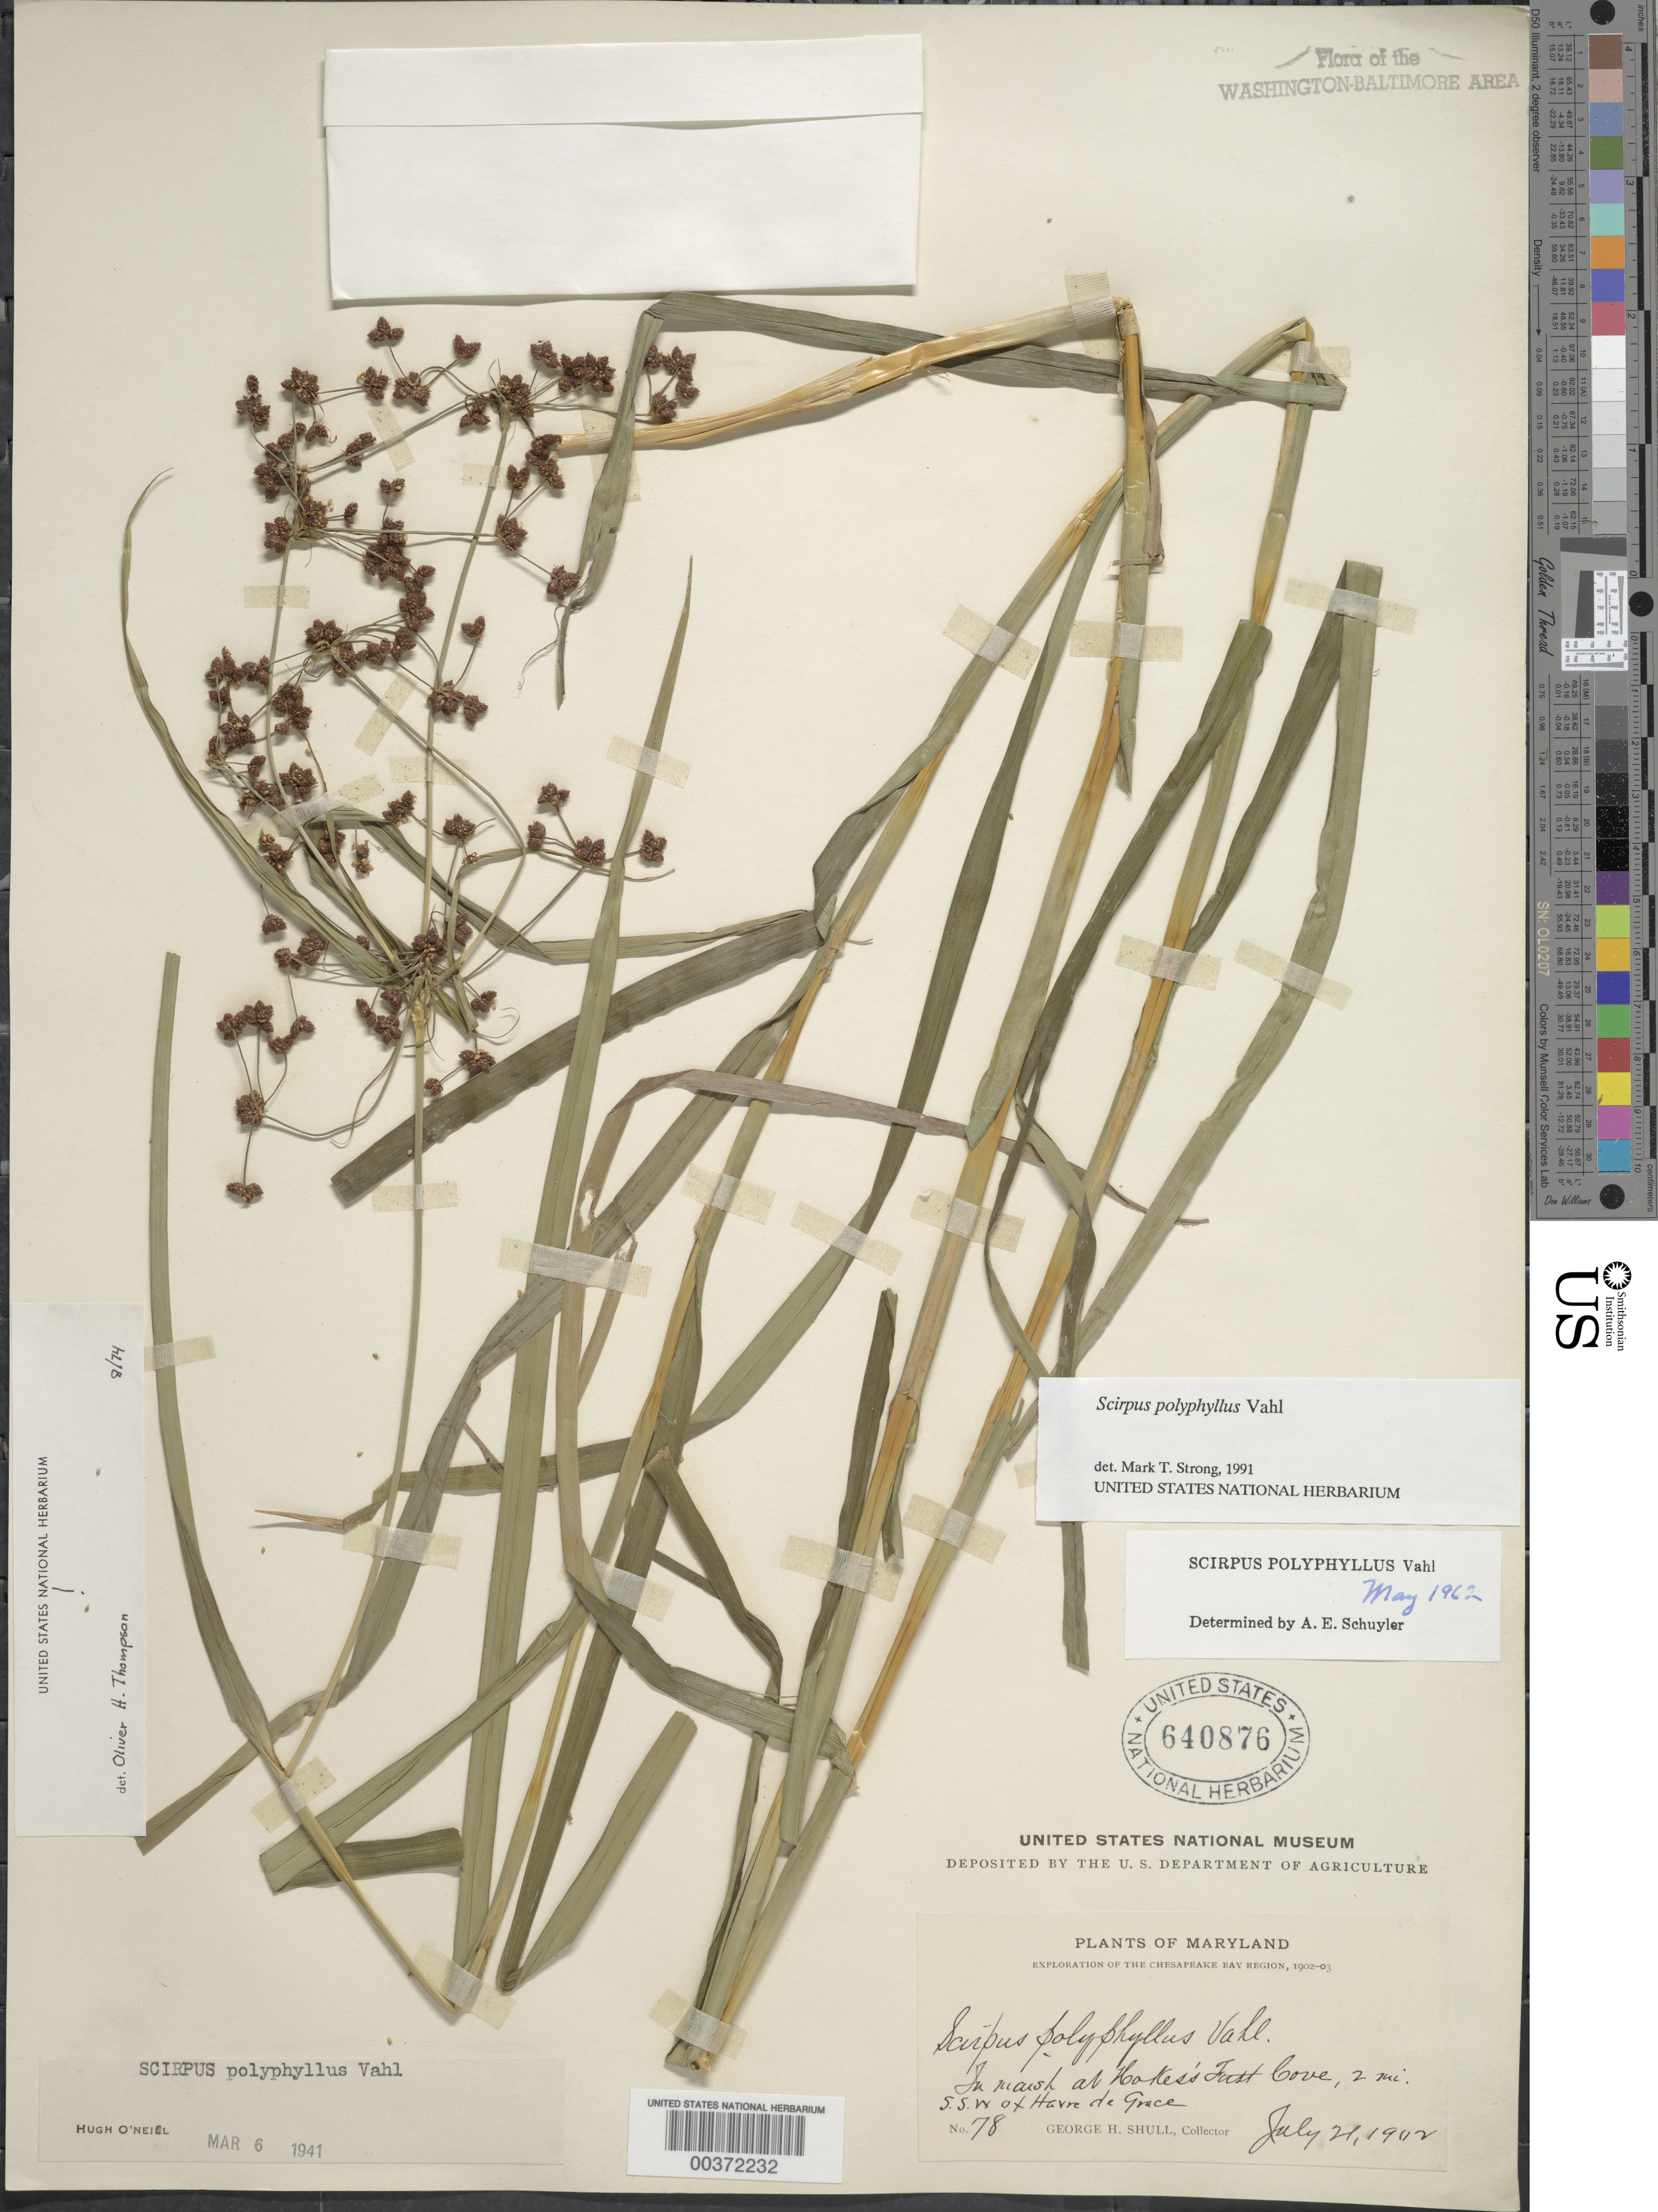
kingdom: Plantae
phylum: Tracheophyta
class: Liliopsida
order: Poales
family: Cyperaceae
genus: Scirpus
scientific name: Scirpus polyphyllus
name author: Vahl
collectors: G. H. Shull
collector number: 78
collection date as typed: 21 Jul 1902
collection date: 1902-07-21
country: United States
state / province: Maryland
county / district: Harford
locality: SSW of Havre De Grace, Hokes Fast Cove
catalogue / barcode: US 640876